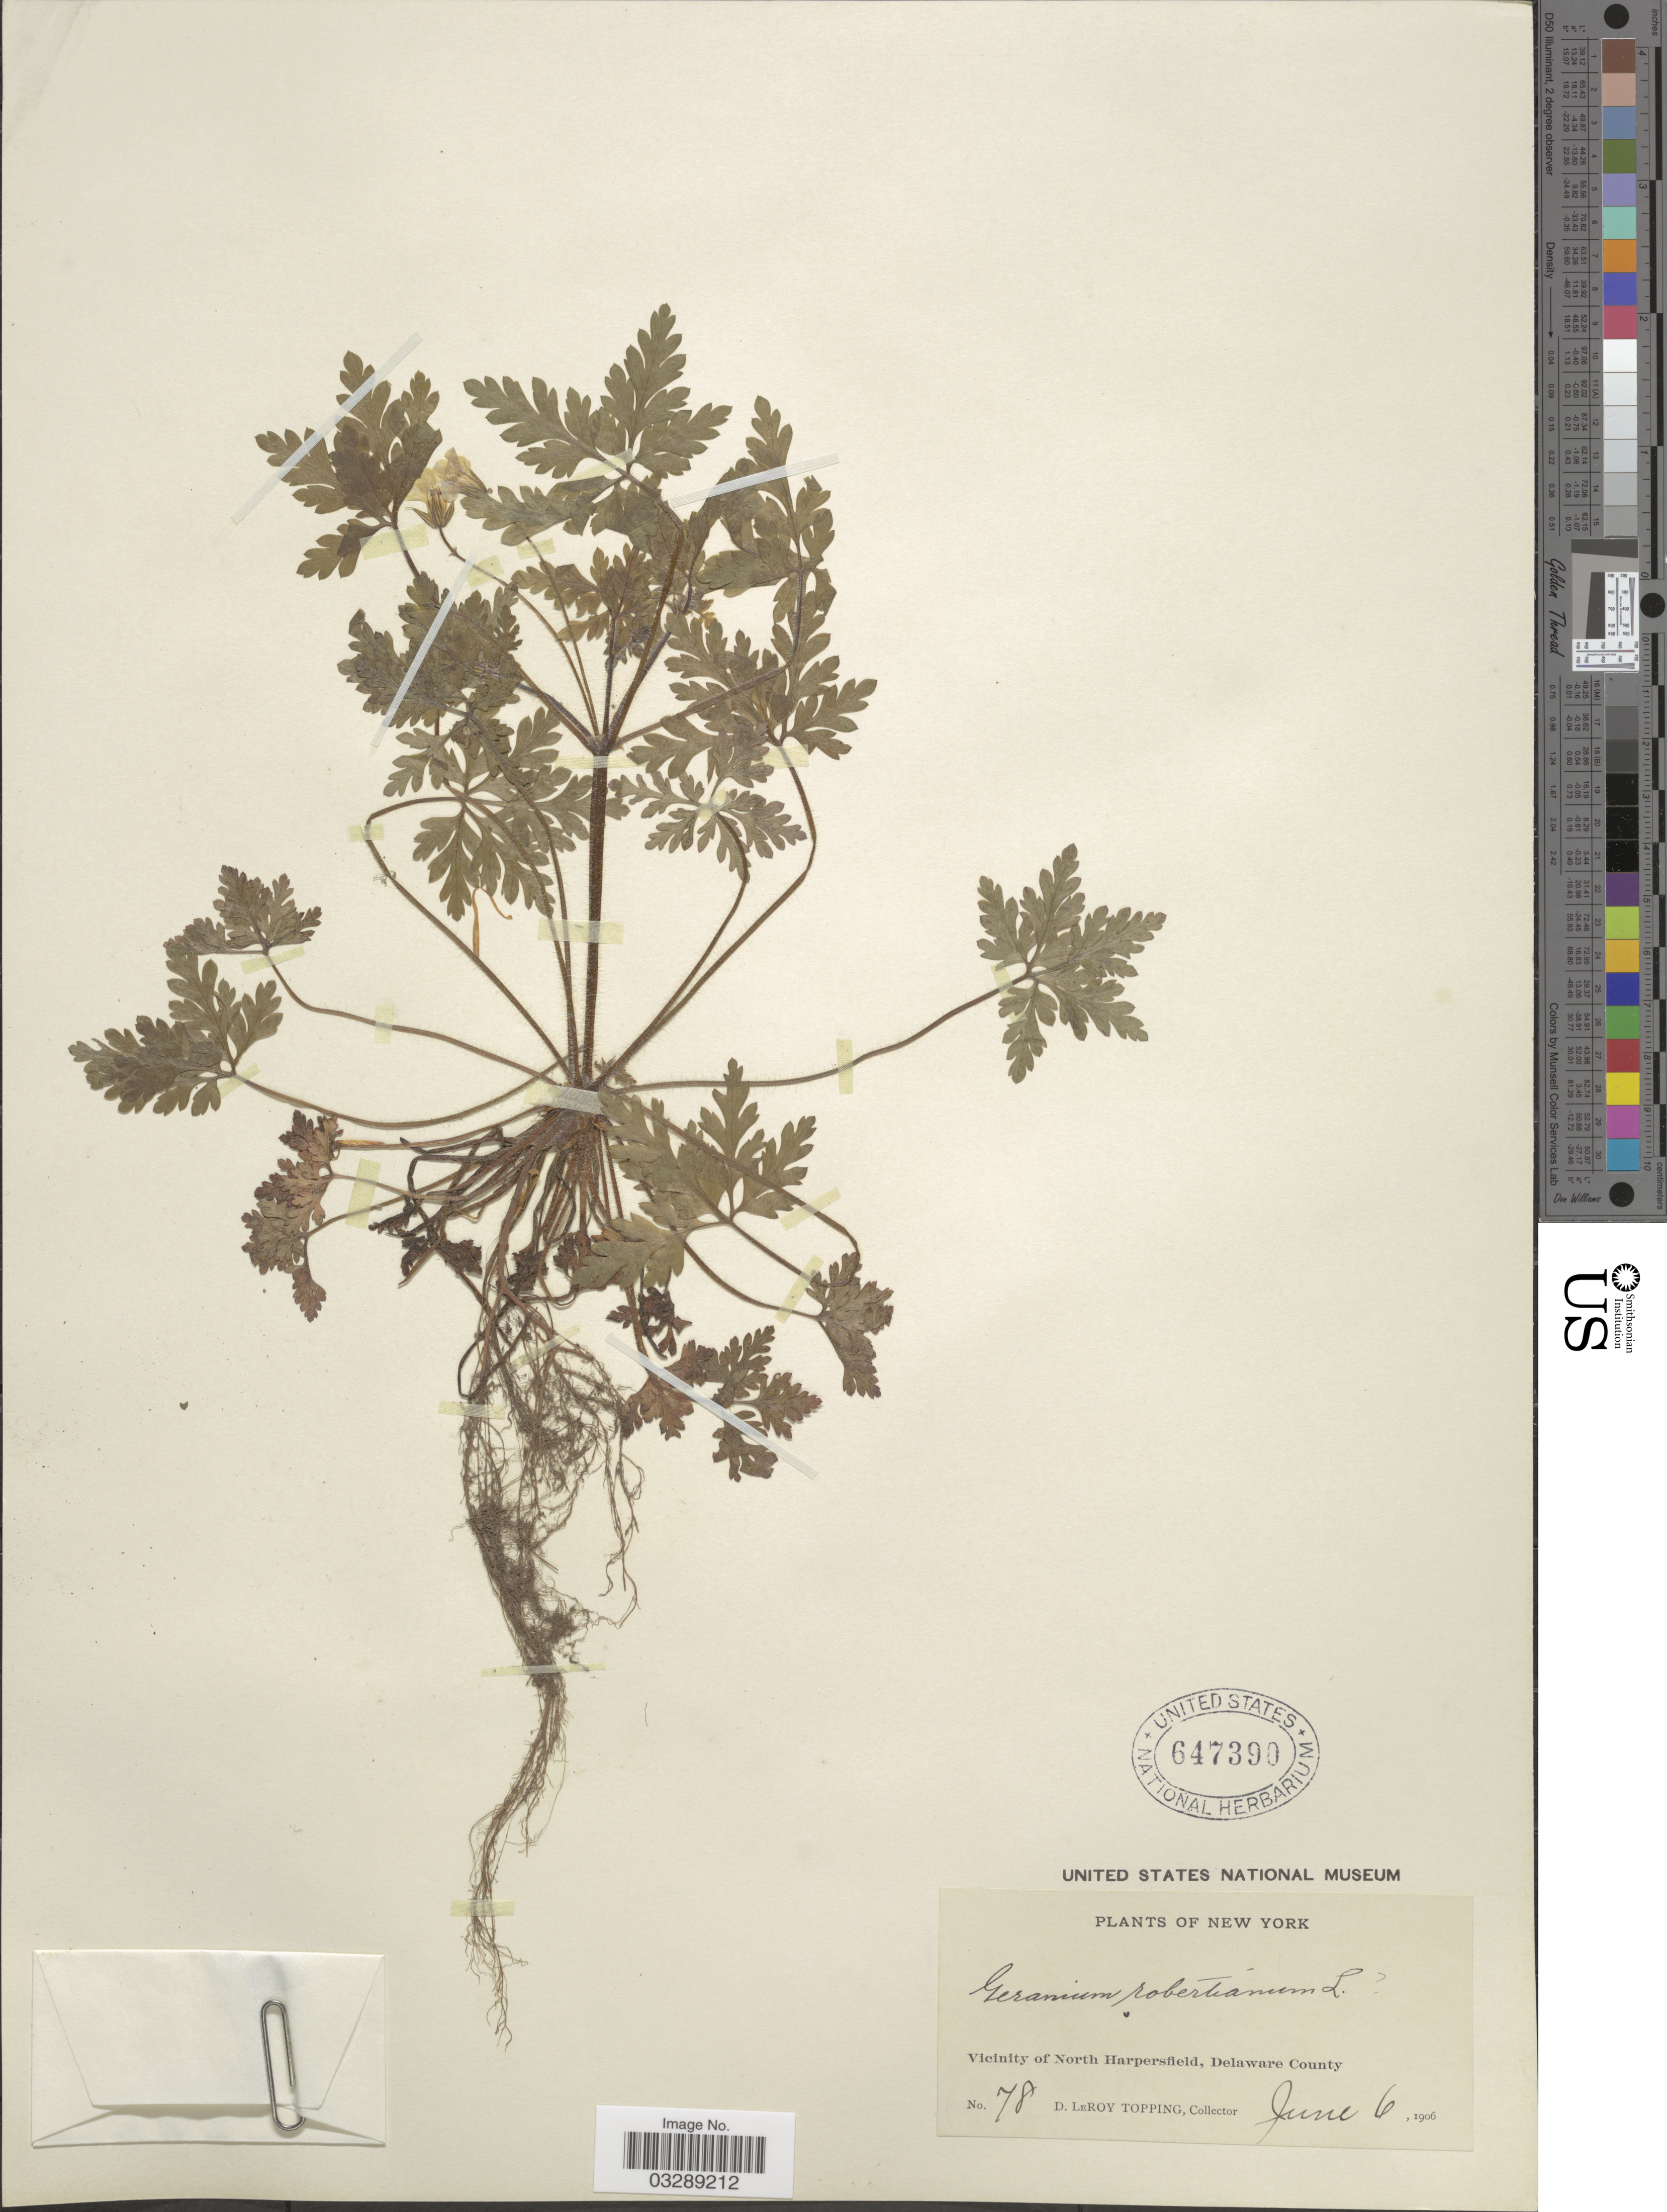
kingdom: Plantae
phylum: Tracheophyta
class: Magnoliopsida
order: Geraniales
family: Geraniaceae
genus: Geranium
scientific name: Geranium robertianum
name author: L.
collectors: D. L. Topping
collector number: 78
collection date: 1906-06-06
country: United States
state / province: New York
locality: Vicinity of North Harpersfield, Delaware County.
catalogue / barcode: US 647390